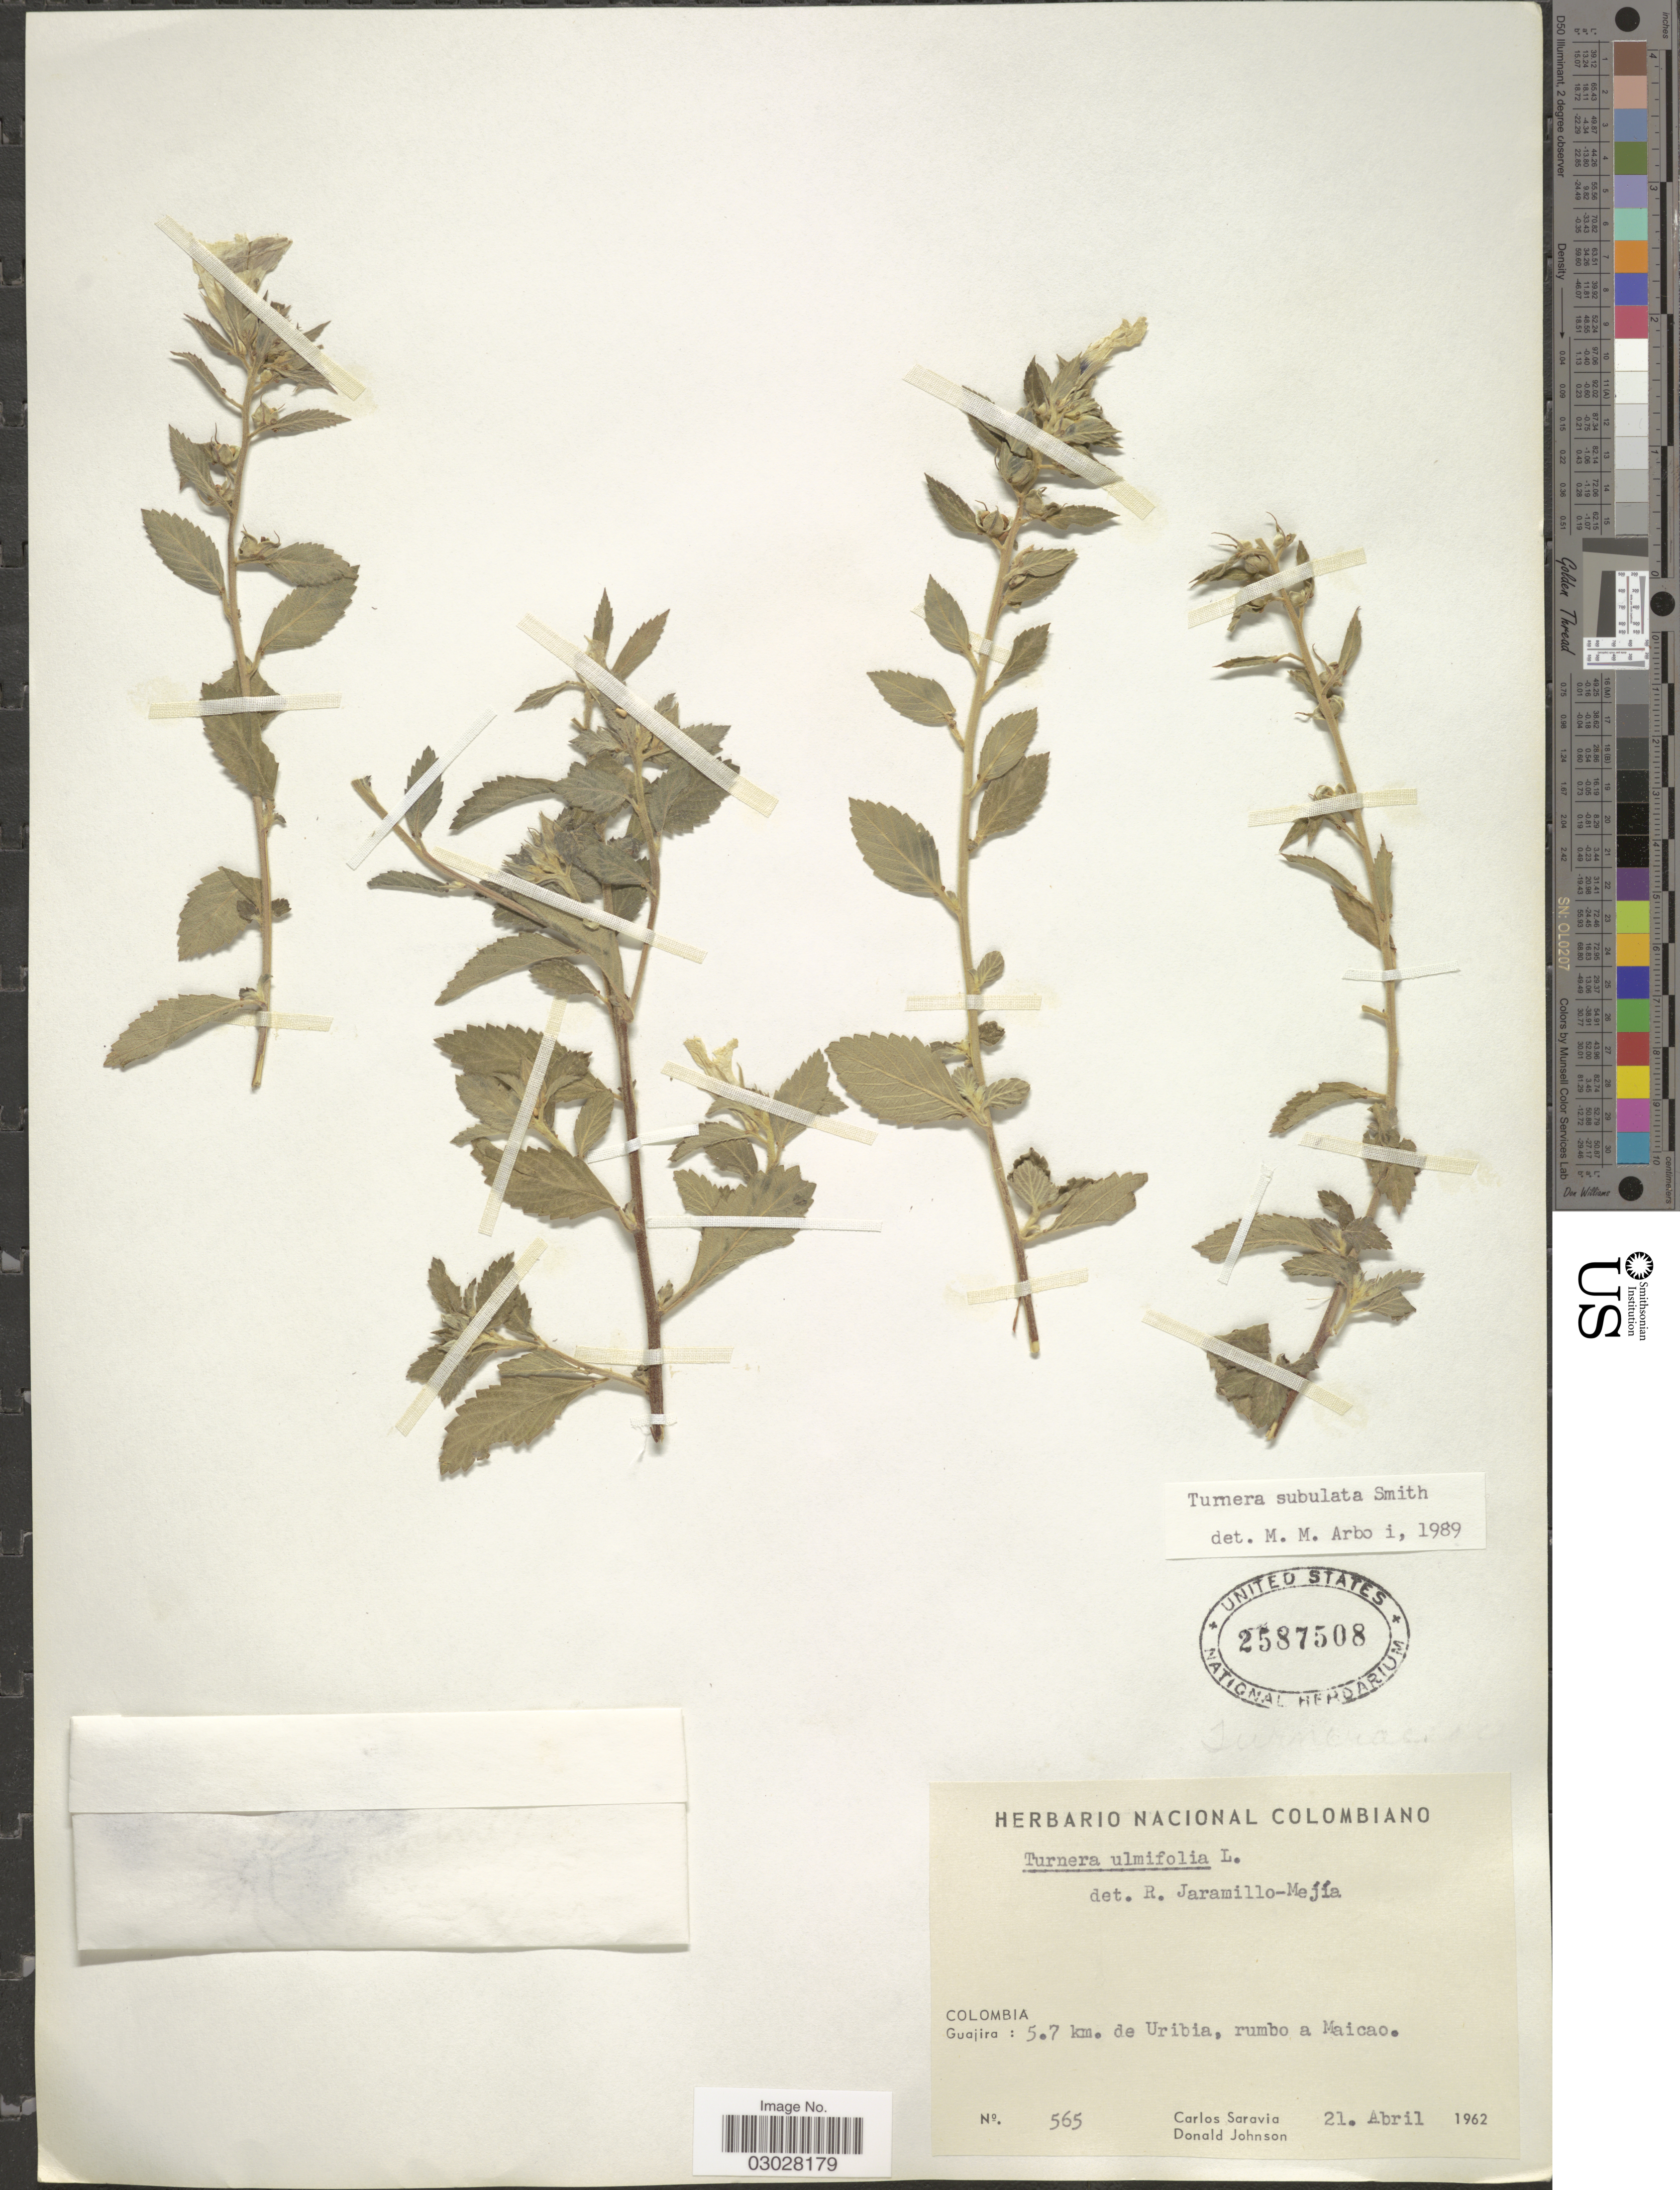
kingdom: Plantae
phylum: Tracheophyta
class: Magnoliopsida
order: Malpighiales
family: Turneraceae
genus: Turnera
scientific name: Turnera subulata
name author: Sm.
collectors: C. Saravia & D. Johnson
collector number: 565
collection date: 1962-04-21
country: Colombia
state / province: La Guajira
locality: Guajira: 5.7 km. de Uribia, rumbo a Maicao.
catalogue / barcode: US 2587508